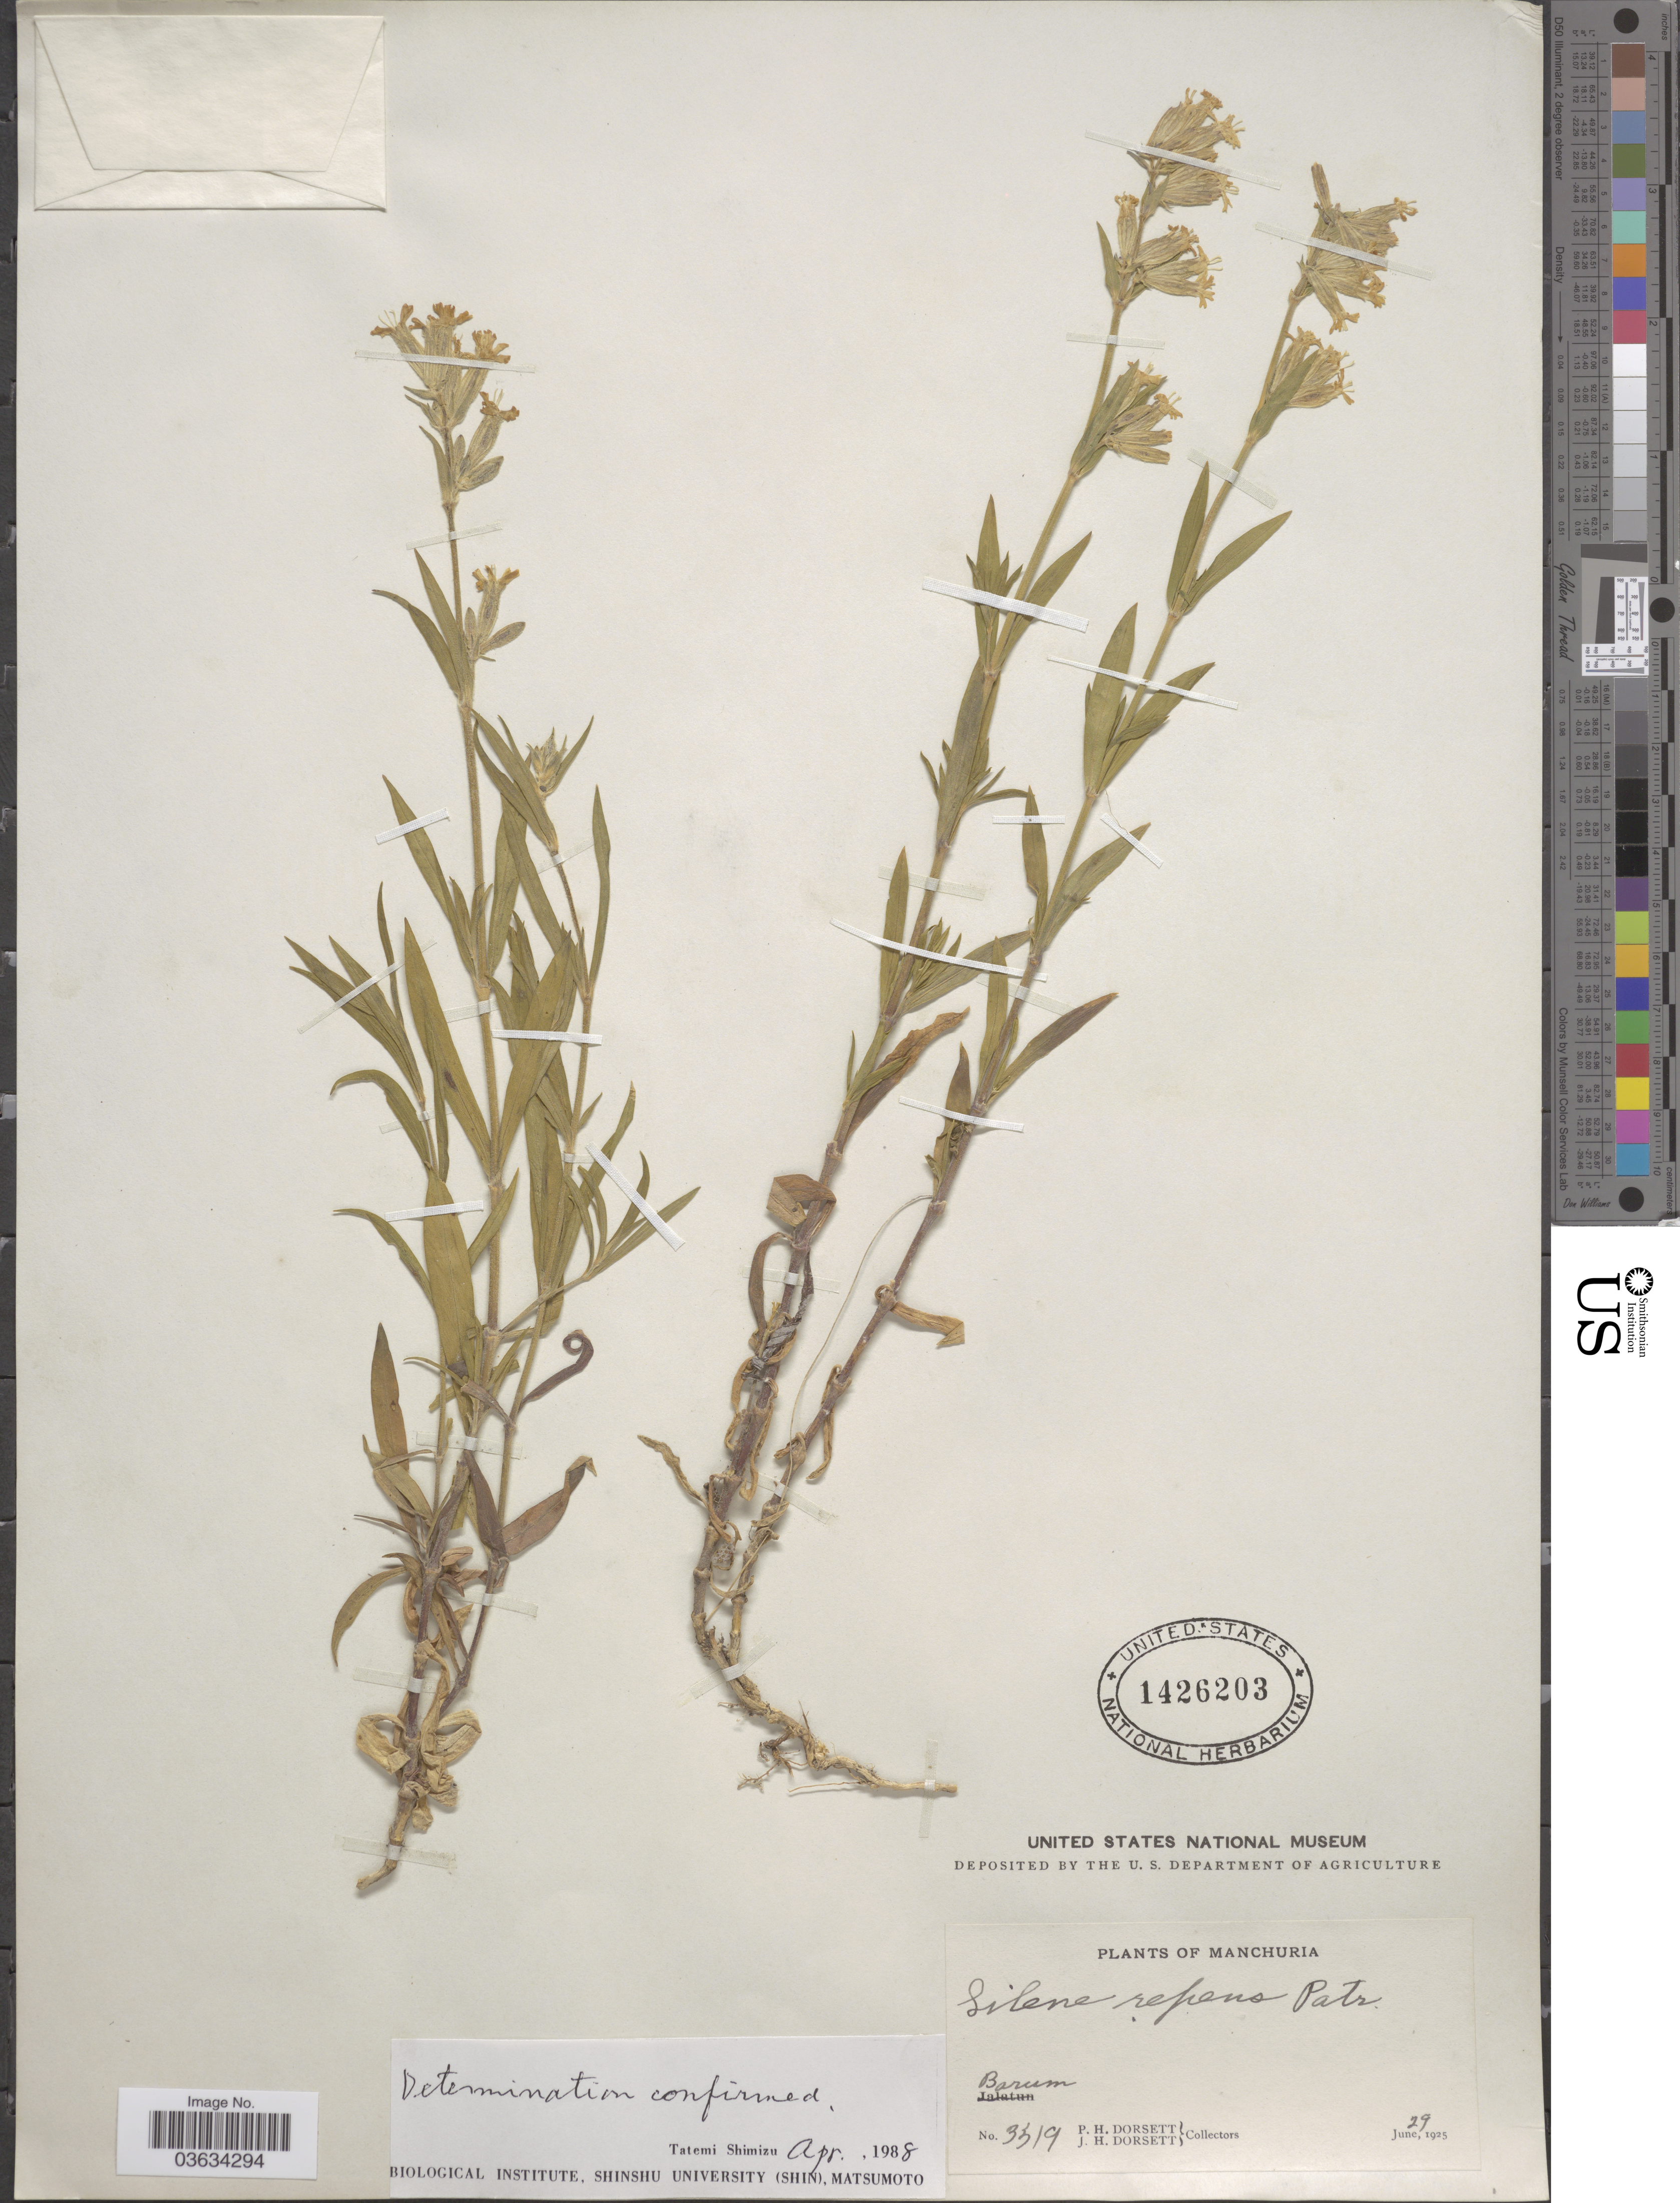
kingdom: Plantae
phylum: Tracheophyta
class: Magnoliopsida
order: Caryophyllales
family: Caryophyllaceae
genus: Silene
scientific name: Silene repens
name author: Patrin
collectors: P. H. Dorsett & J. Dorsett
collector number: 3519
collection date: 1925-06-29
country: China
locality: Manchuria. Barum.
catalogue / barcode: US 1426203